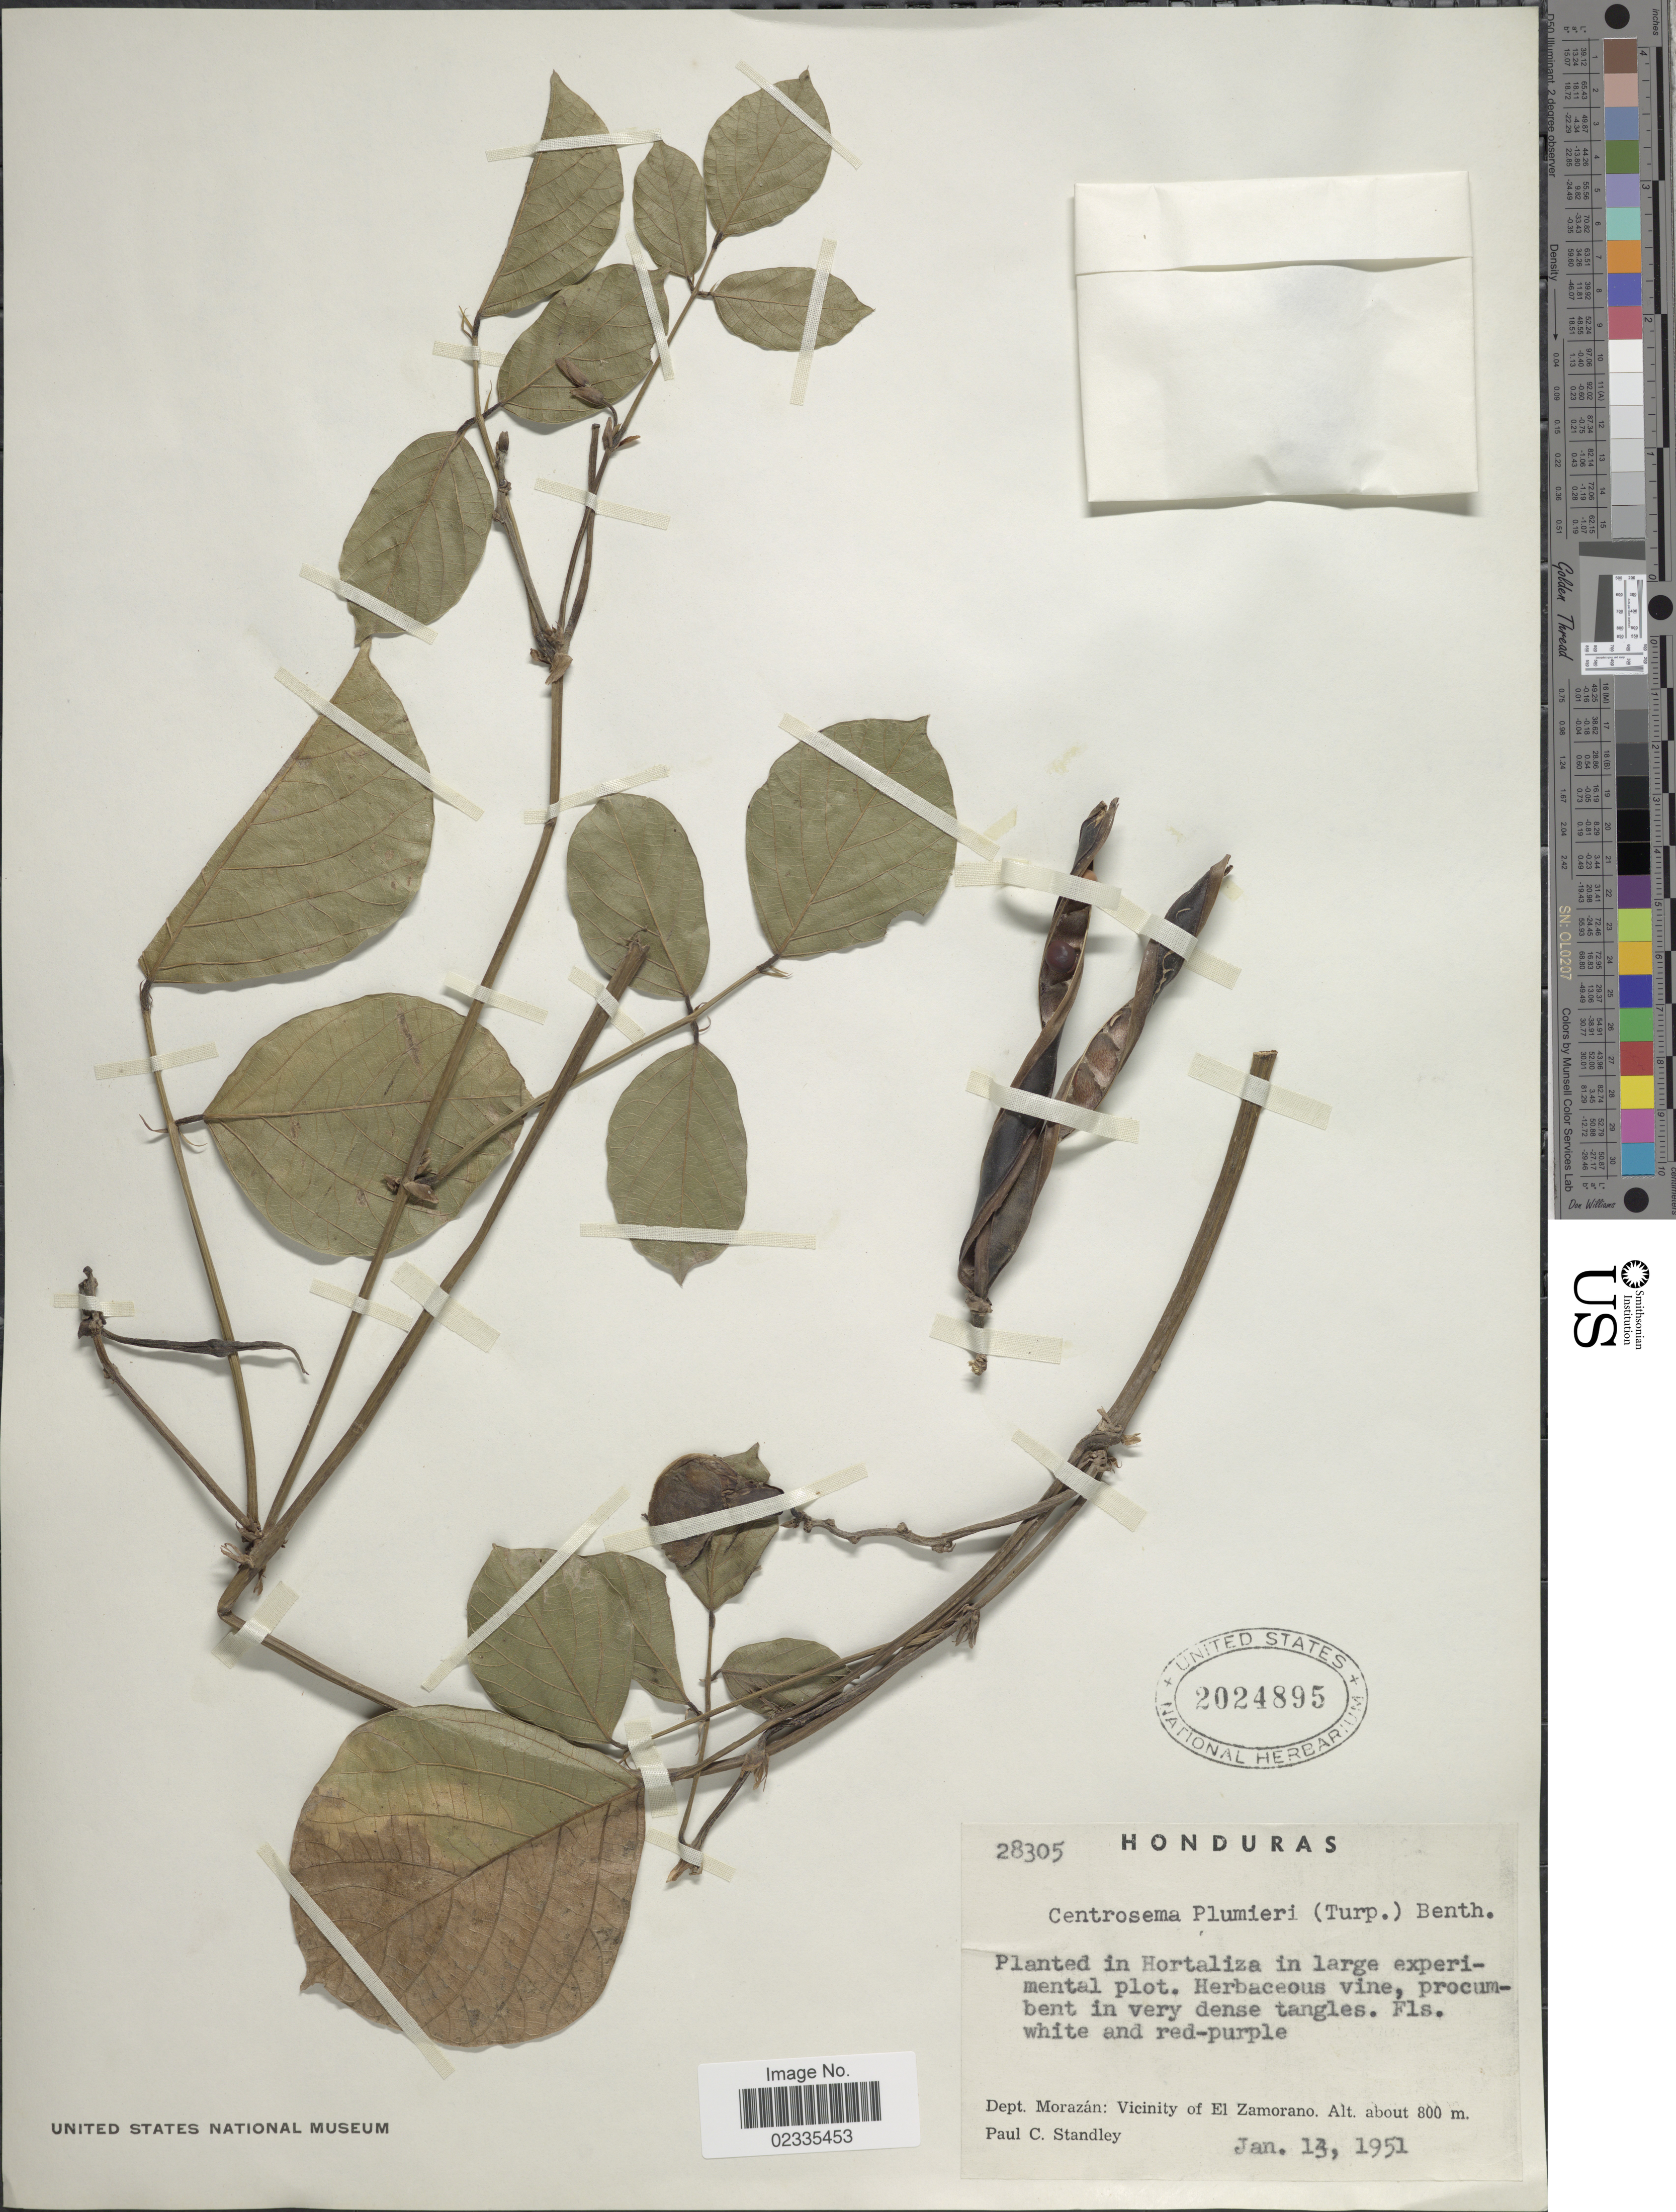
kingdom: Plantae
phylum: Tracheophyta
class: Magnoliopsida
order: Fabales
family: Fabaceae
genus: Centrosema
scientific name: Centrosema plumieri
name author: (Turpin ex Pers.) Benth.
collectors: P. C. Standley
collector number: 28305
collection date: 1951-01-13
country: Honduras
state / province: Fco. Morazán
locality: Dept. Morazan: Vicinity of El Zamorano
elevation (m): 800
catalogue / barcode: US 2024895